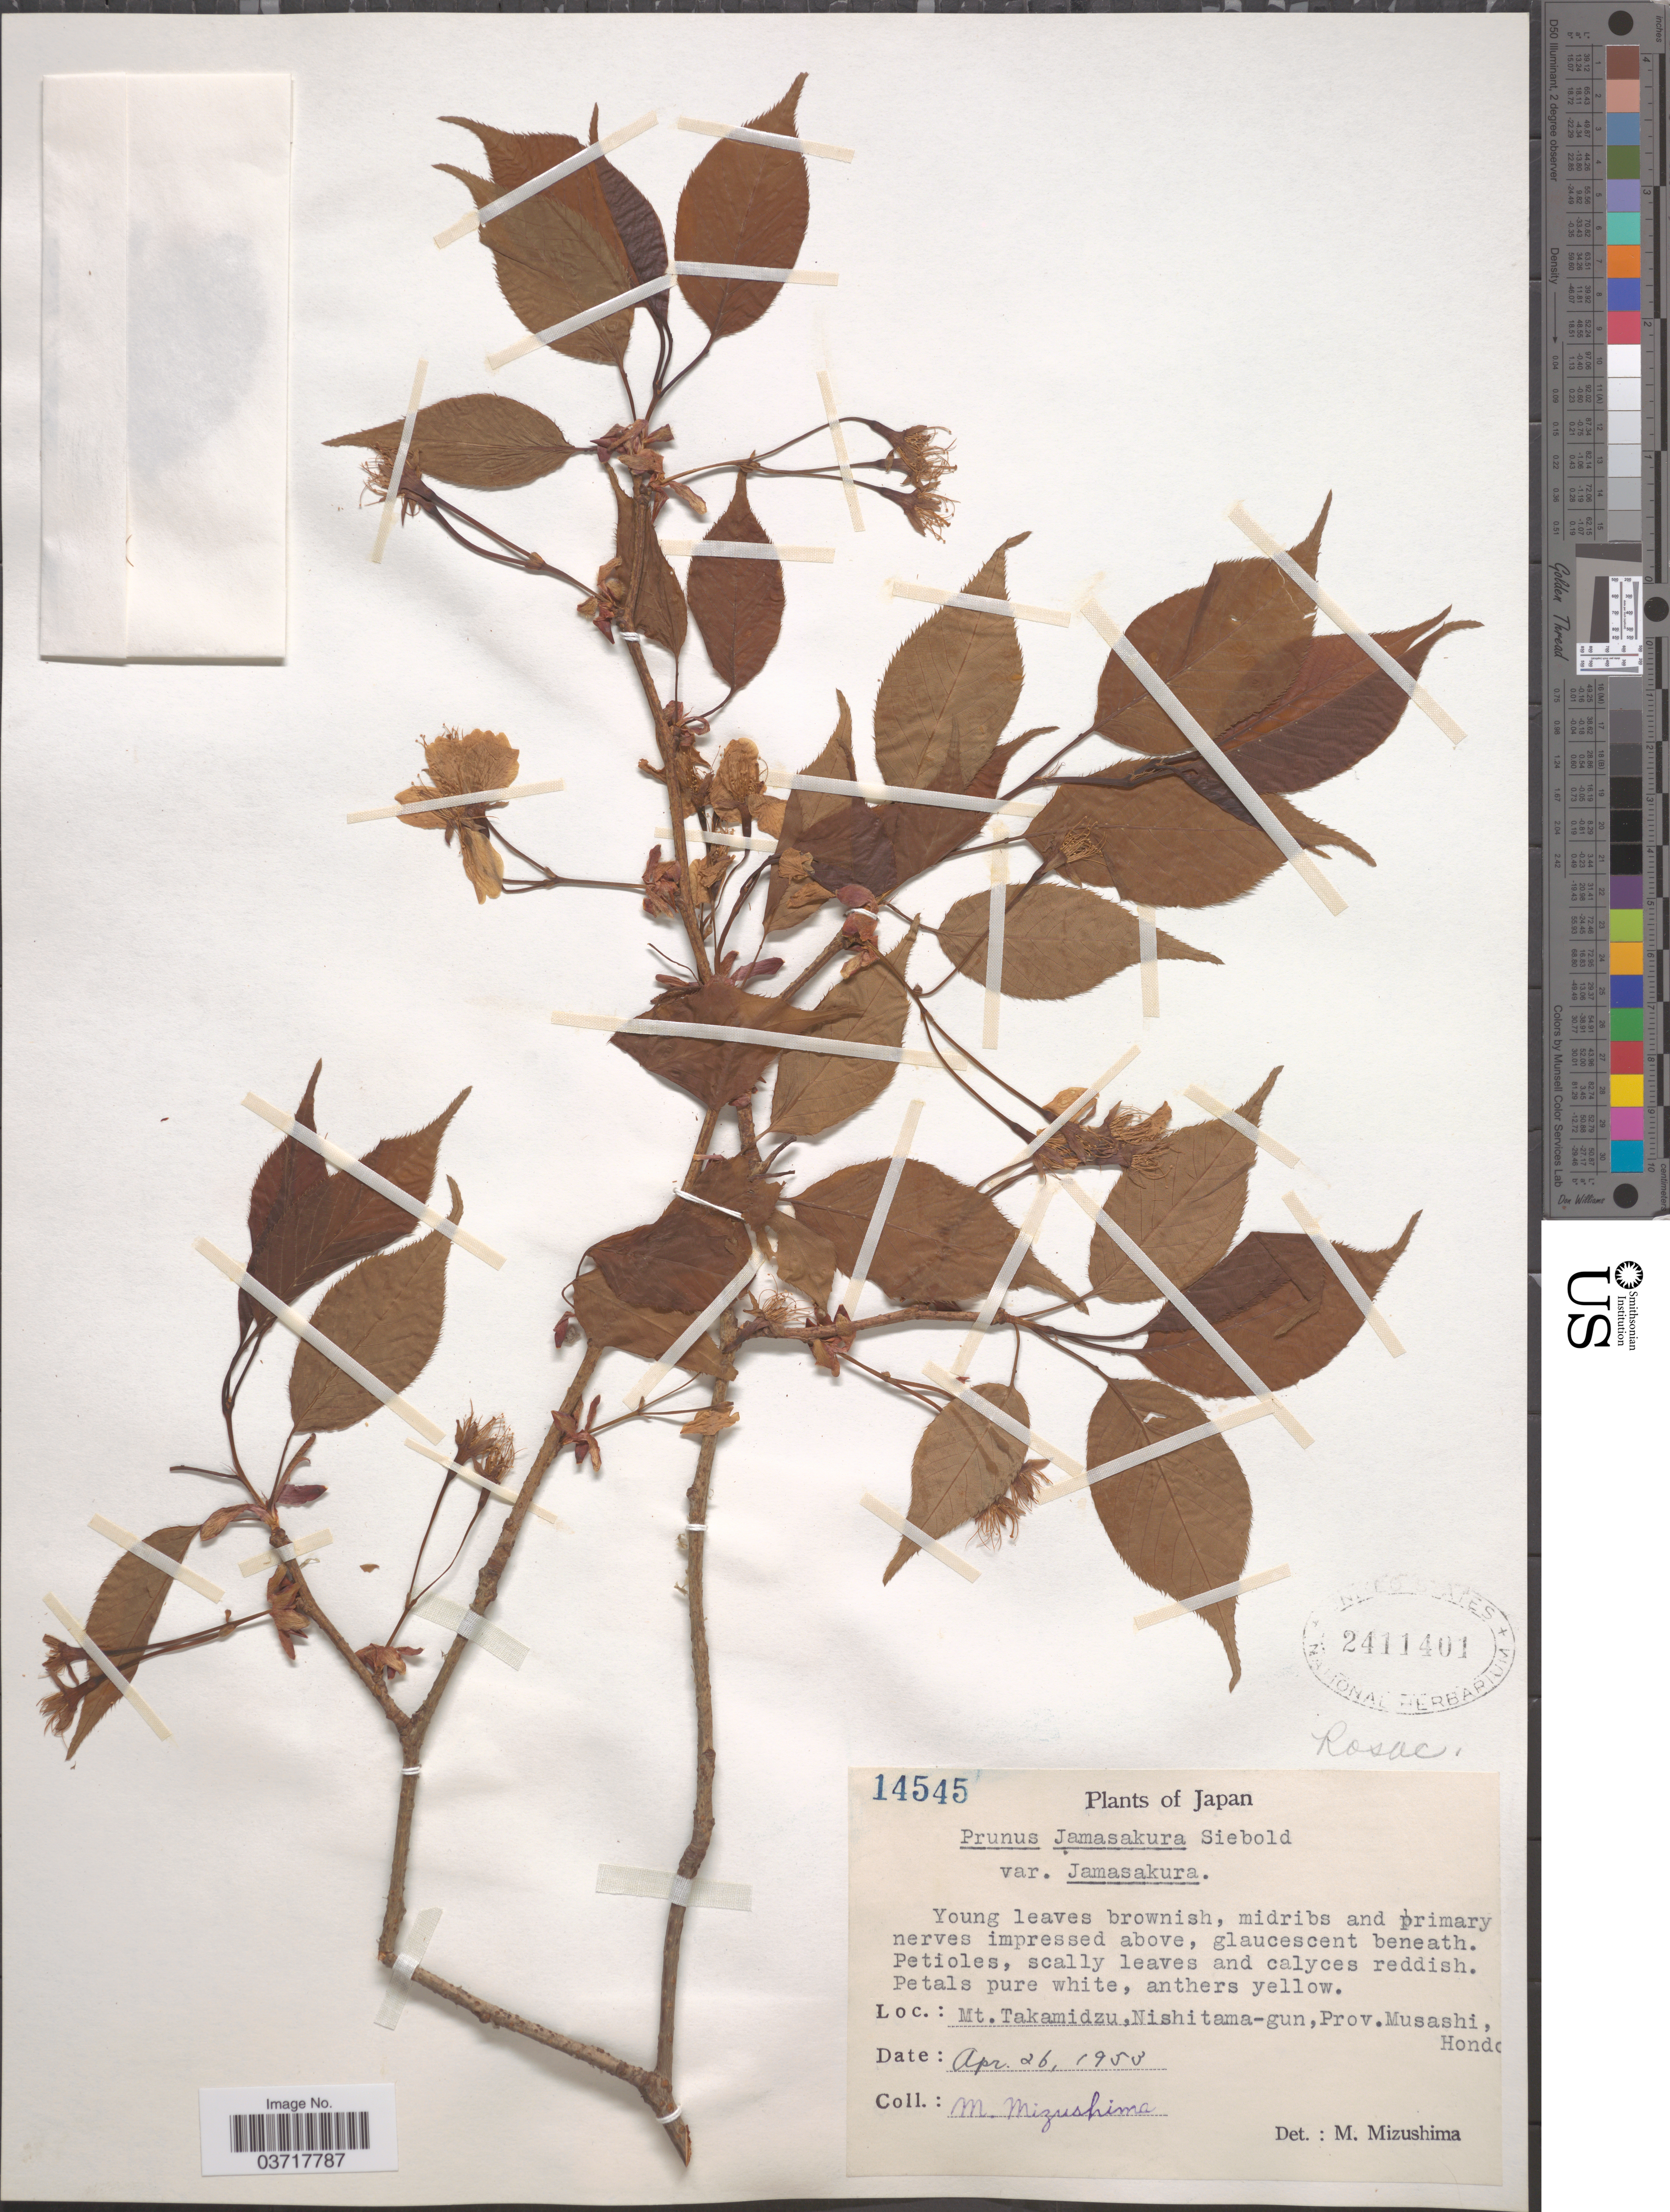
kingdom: Plantae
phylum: Tracheophyta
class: Magnoliopsida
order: Rosales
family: Rosaceae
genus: Prunus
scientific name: Prunus jamasakura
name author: Siebold ex Koidz.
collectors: M. Mizushima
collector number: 14545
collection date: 1953-04-26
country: Japan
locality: Mt. Takamidzu, Nishitama-gun, Prov. Musashi, Hondo.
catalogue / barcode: US 2411401